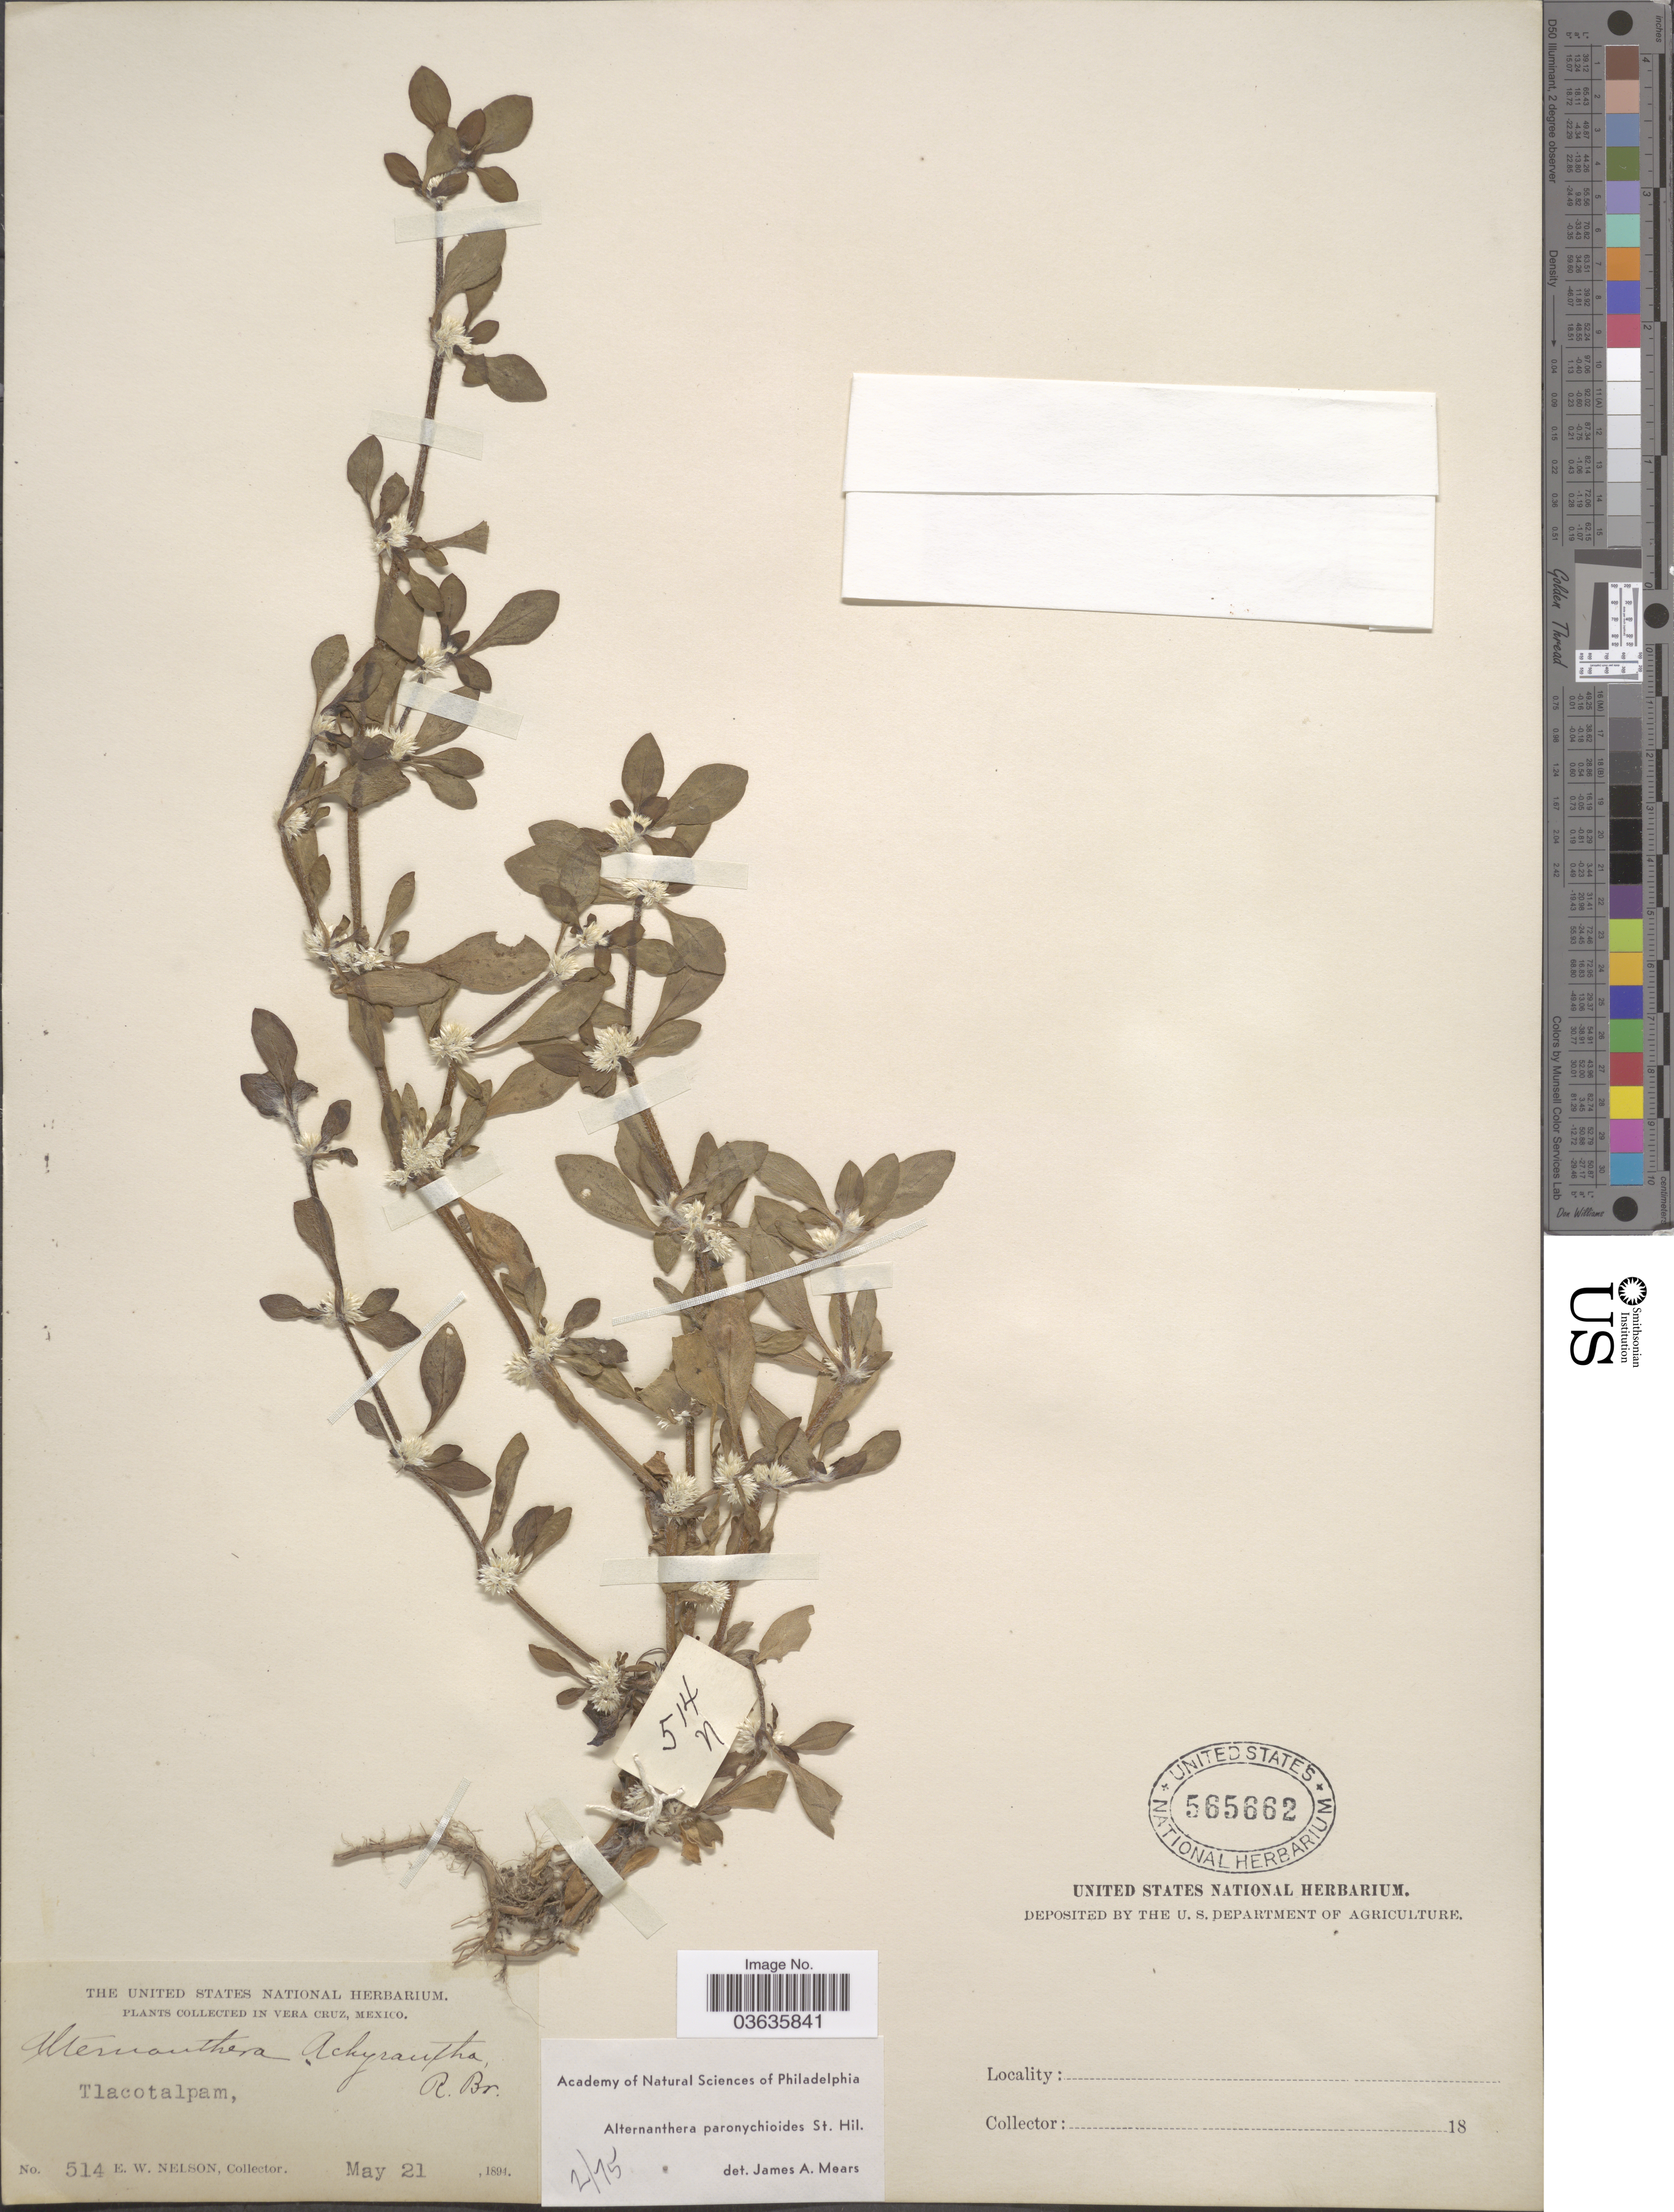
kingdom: Plantae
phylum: Tracheophyta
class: Magnoliopsida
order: Caryophyllales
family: Amaranthaceae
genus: Alternanthera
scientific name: Alternanthera paronychioides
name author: A. St.-Hil.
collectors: E. W. Nelson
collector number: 514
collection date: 1894-05-21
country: Mexico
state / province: Veracruz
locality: Vera Cruz. Tlacotalpam.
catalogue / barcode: US 565662